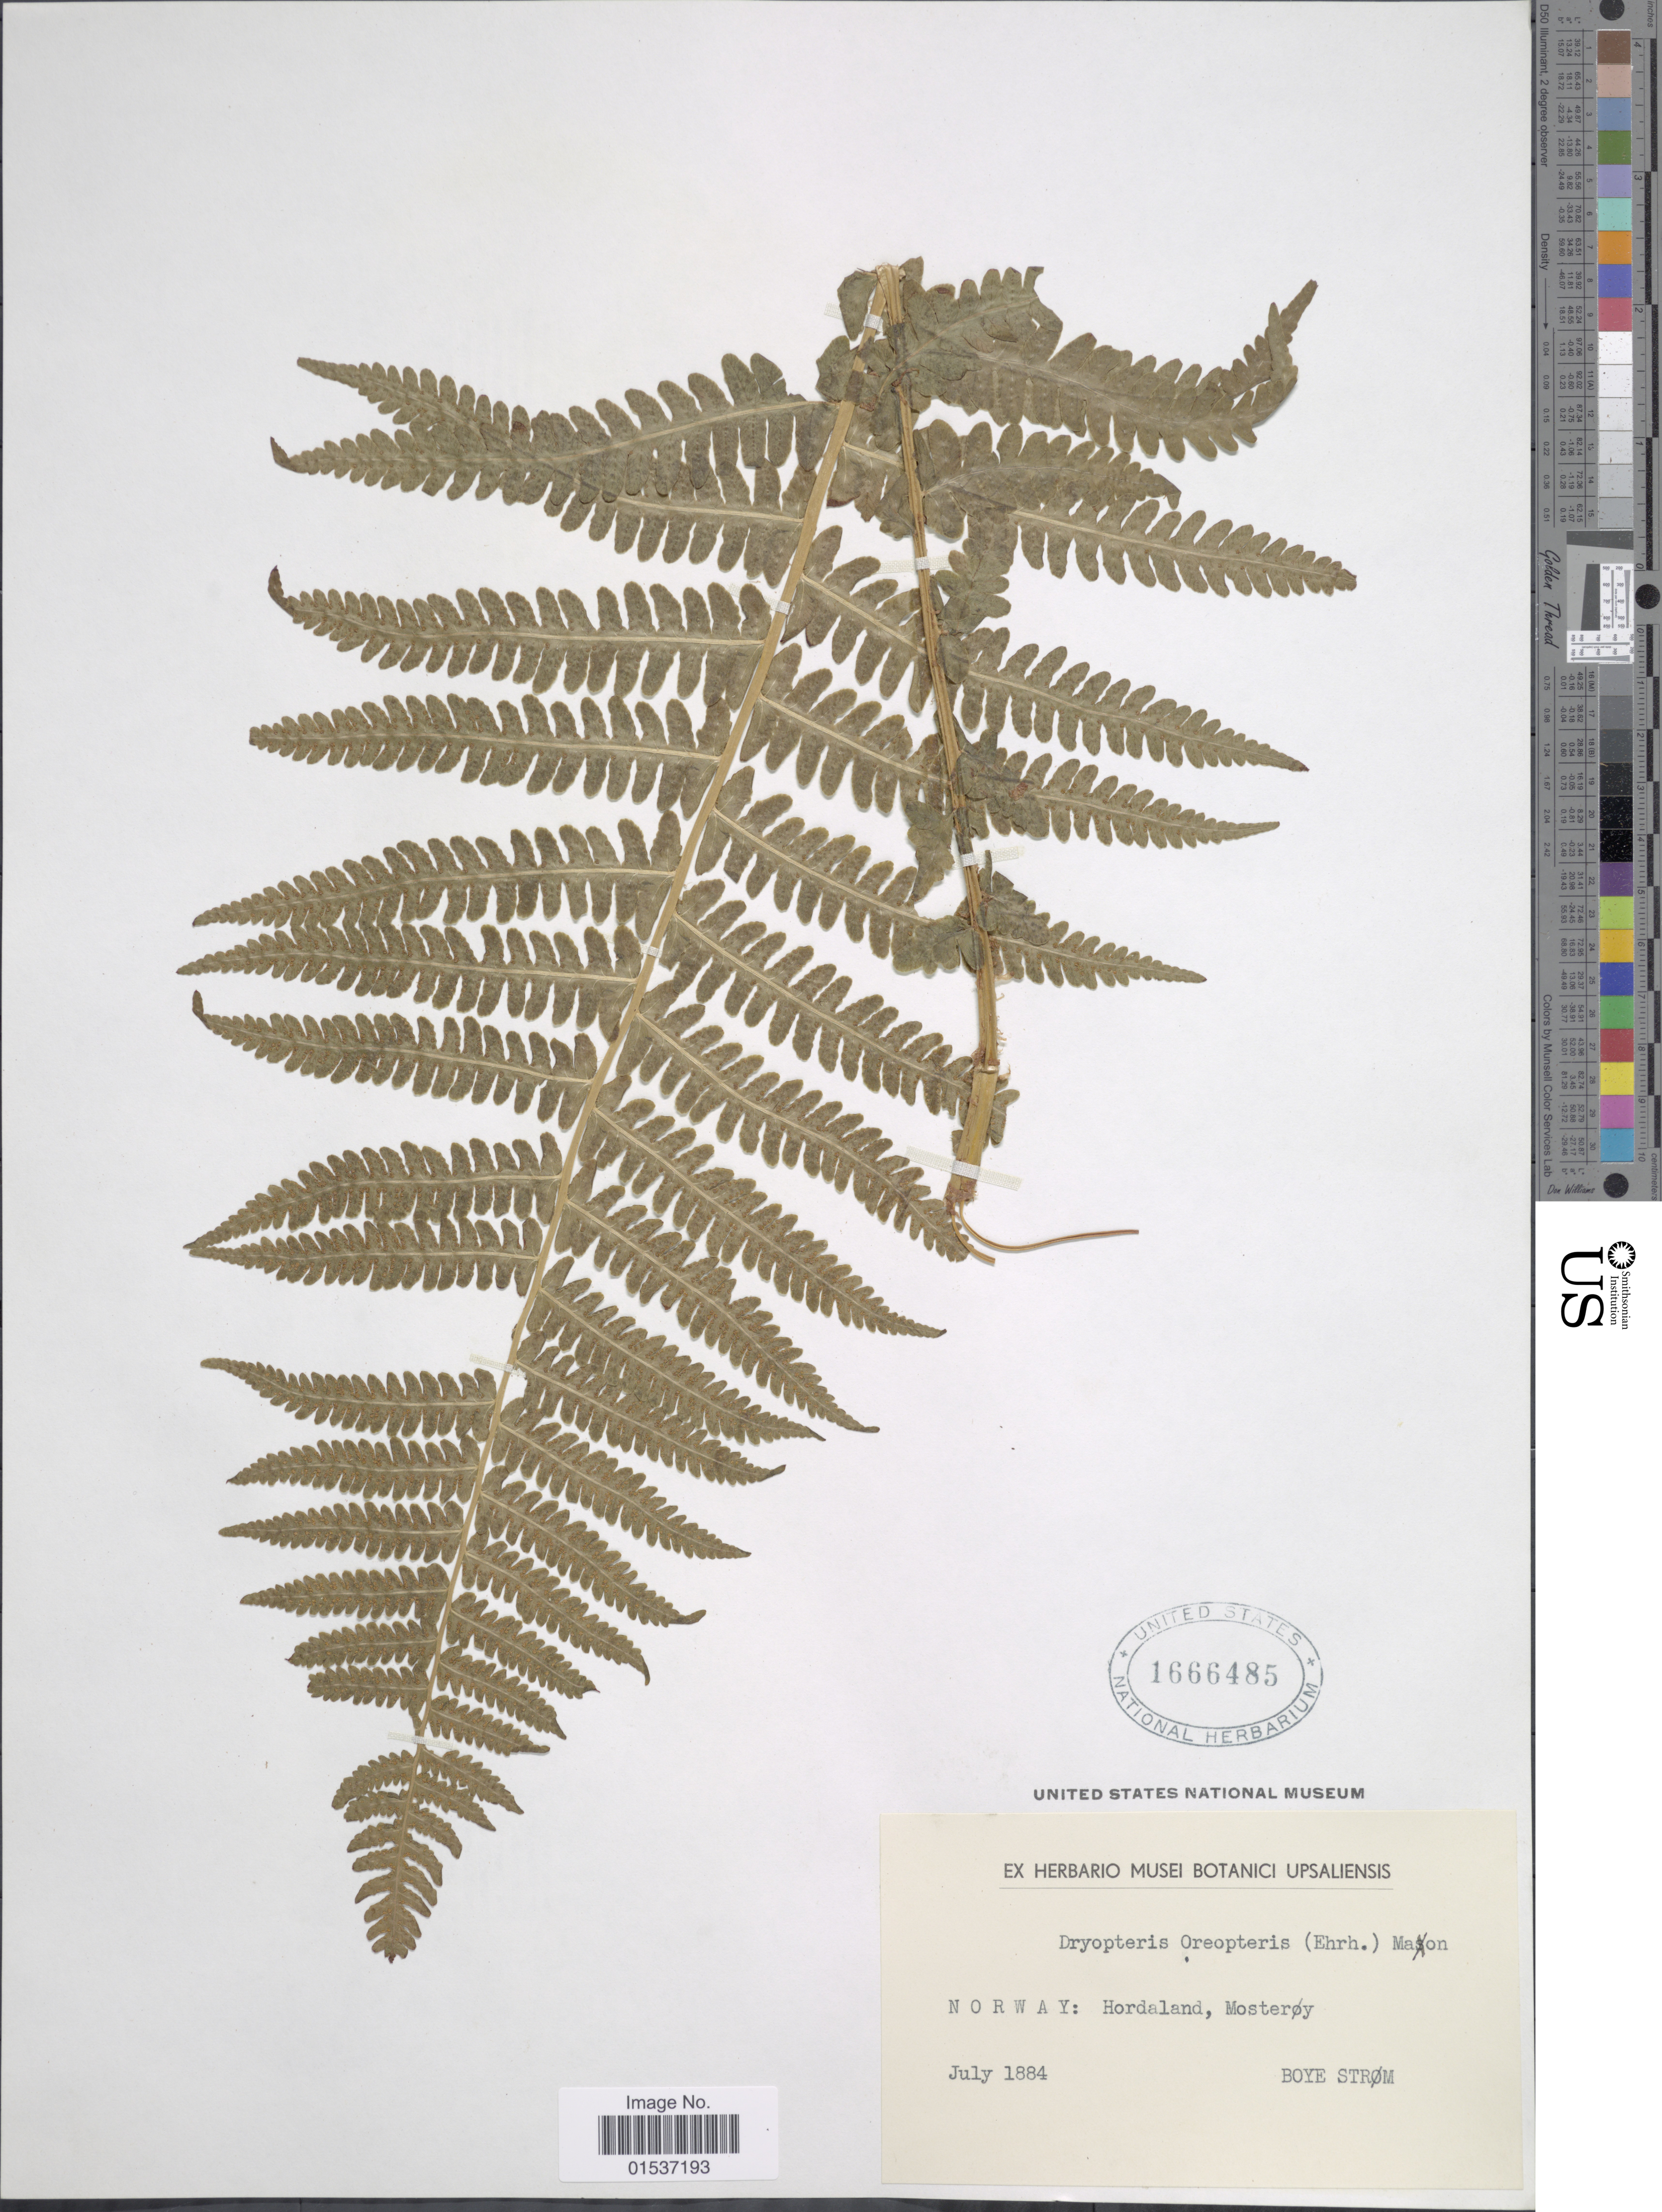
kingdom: Plantae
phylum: Tracheophyta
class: Polypodiopsida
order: Polypodiales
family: Thelypteridaceae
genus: Oreopteris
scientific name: Oreopteris limbosperma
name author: (All.) K. Iwats.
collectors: B. Ström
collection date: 1884-07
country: Norway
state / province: Hordaland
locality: Norway: Hordaland, Mosteroy.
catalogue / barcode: US 1666485